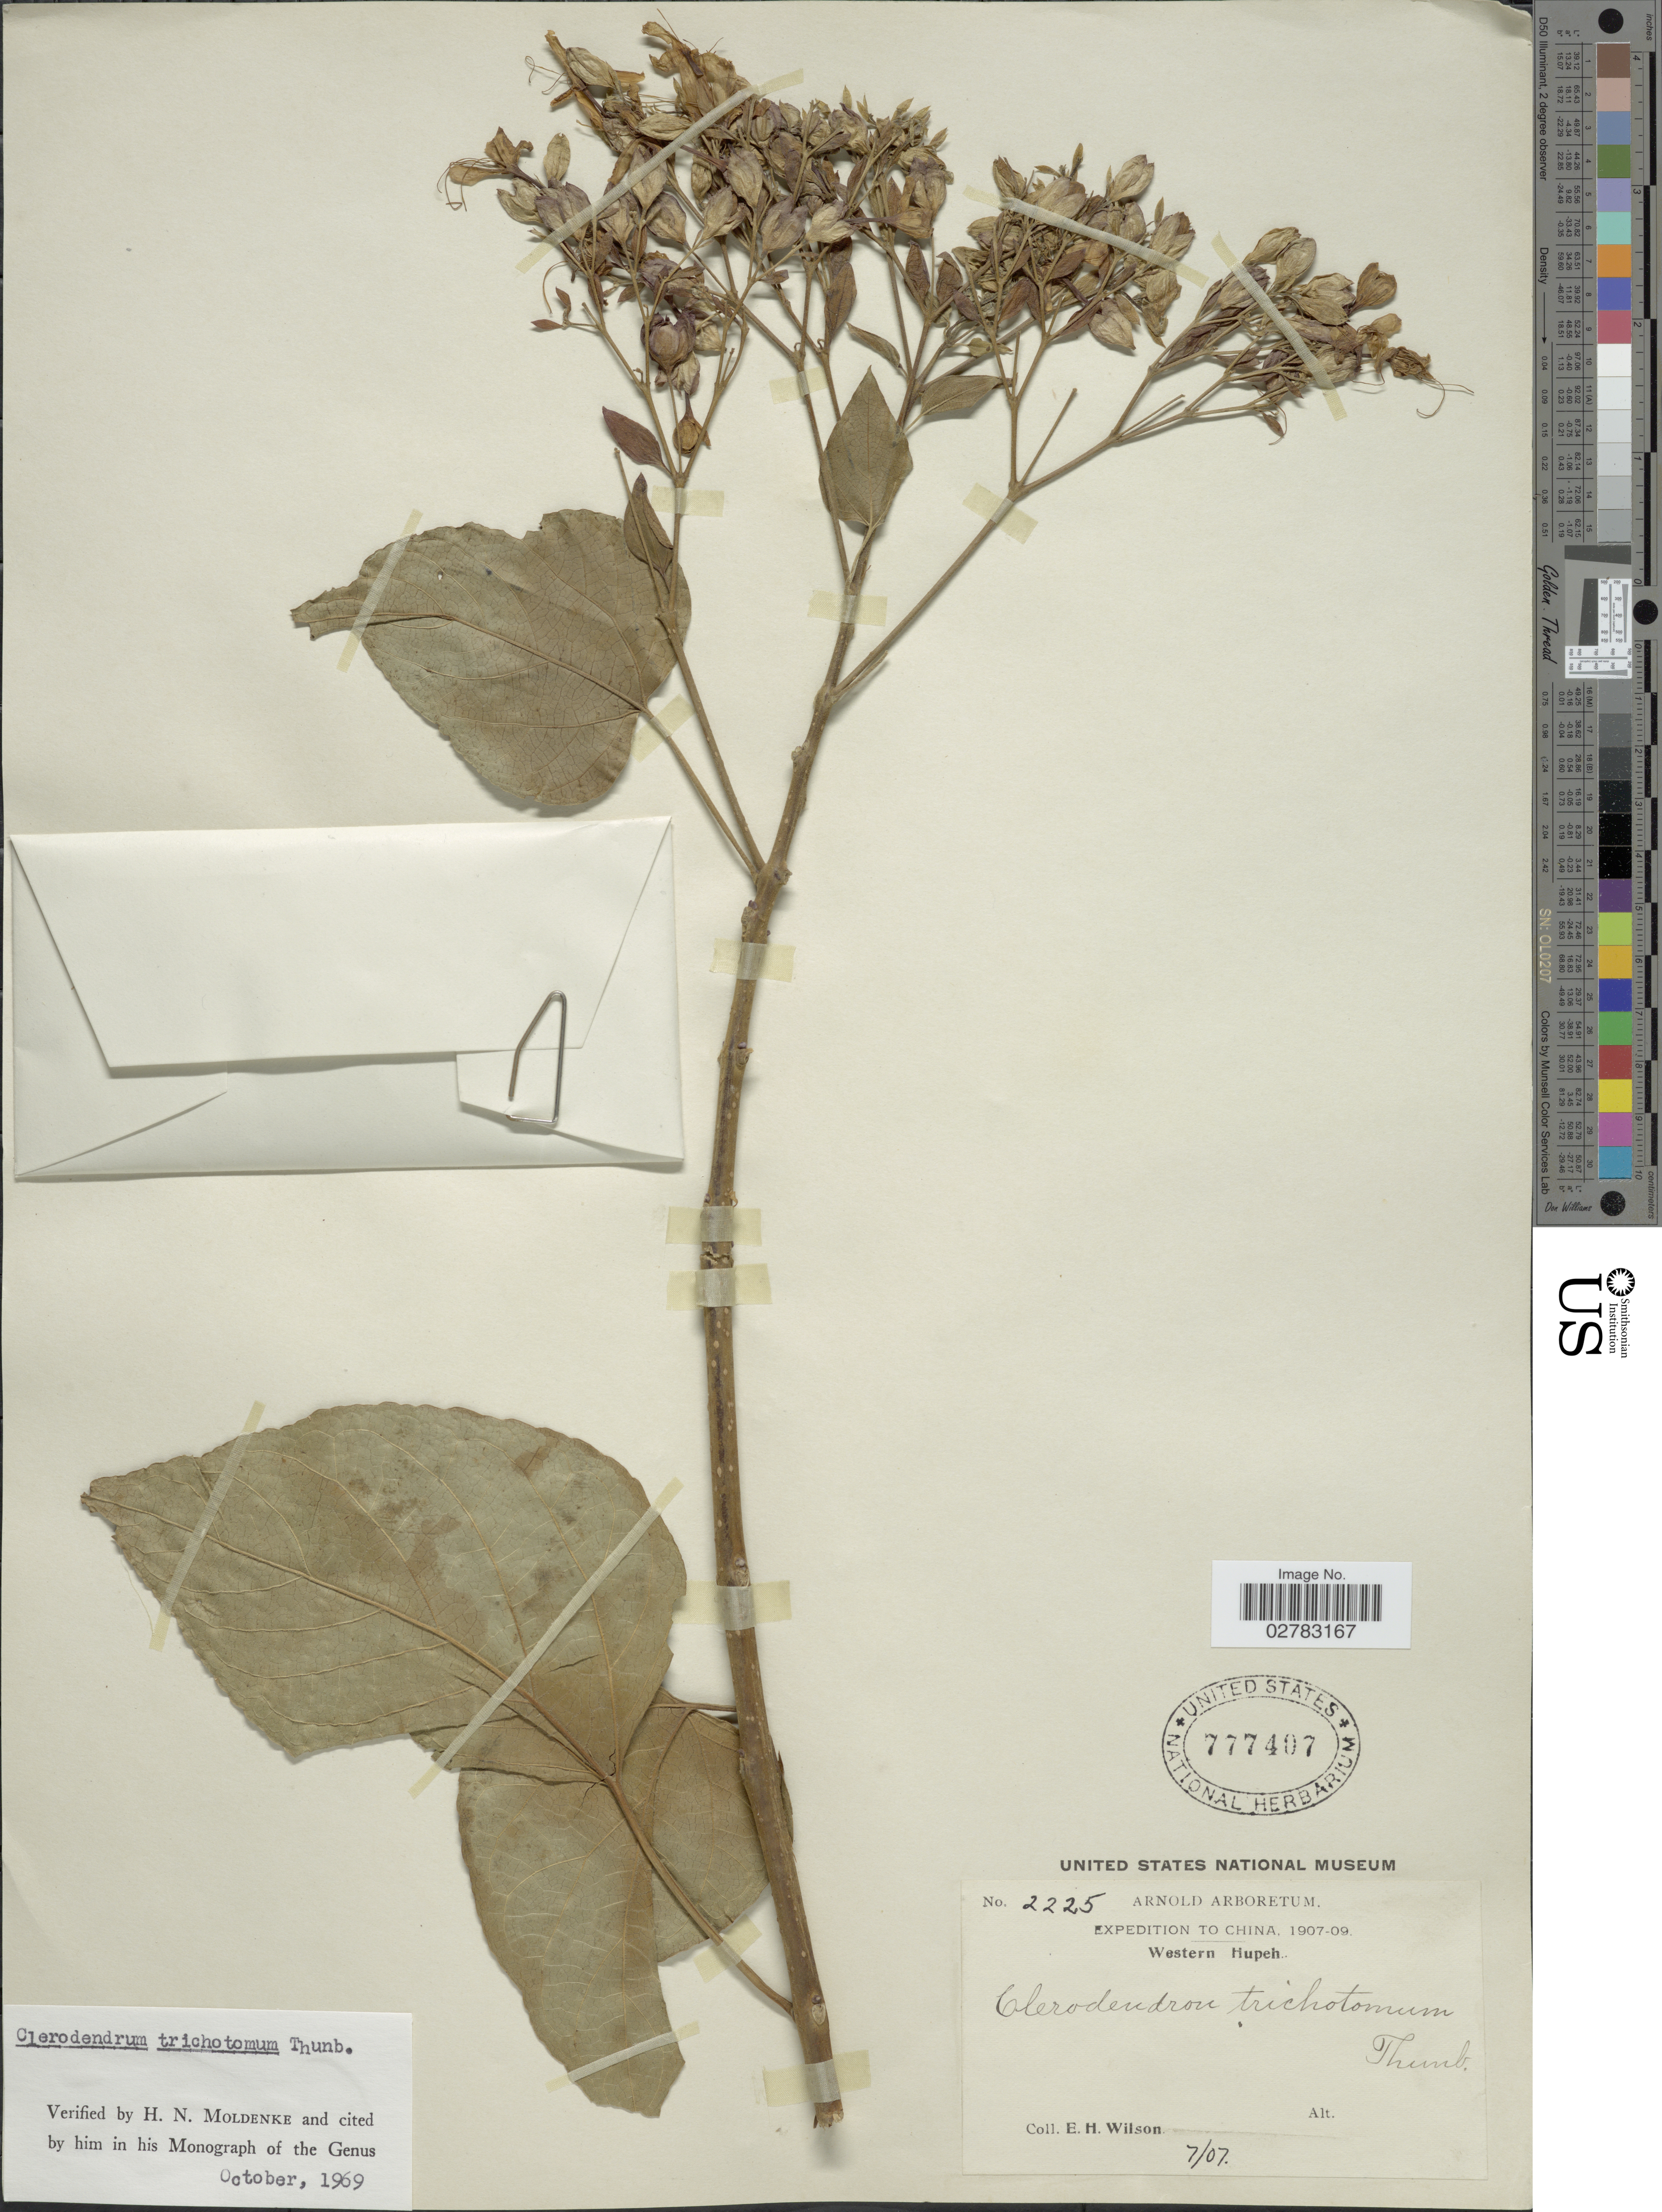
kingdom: Plantae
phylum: Tracheophyta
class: Magnoliopsida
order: Lamiales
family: Lamiaceae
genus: Clerodendrum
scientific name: Clerodendrum trichotomum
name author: Thunb.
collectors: E. Wilson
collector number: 2225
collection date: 1907-07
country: China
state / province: Hubei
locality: Western Hupeh.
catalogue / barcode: US 777407